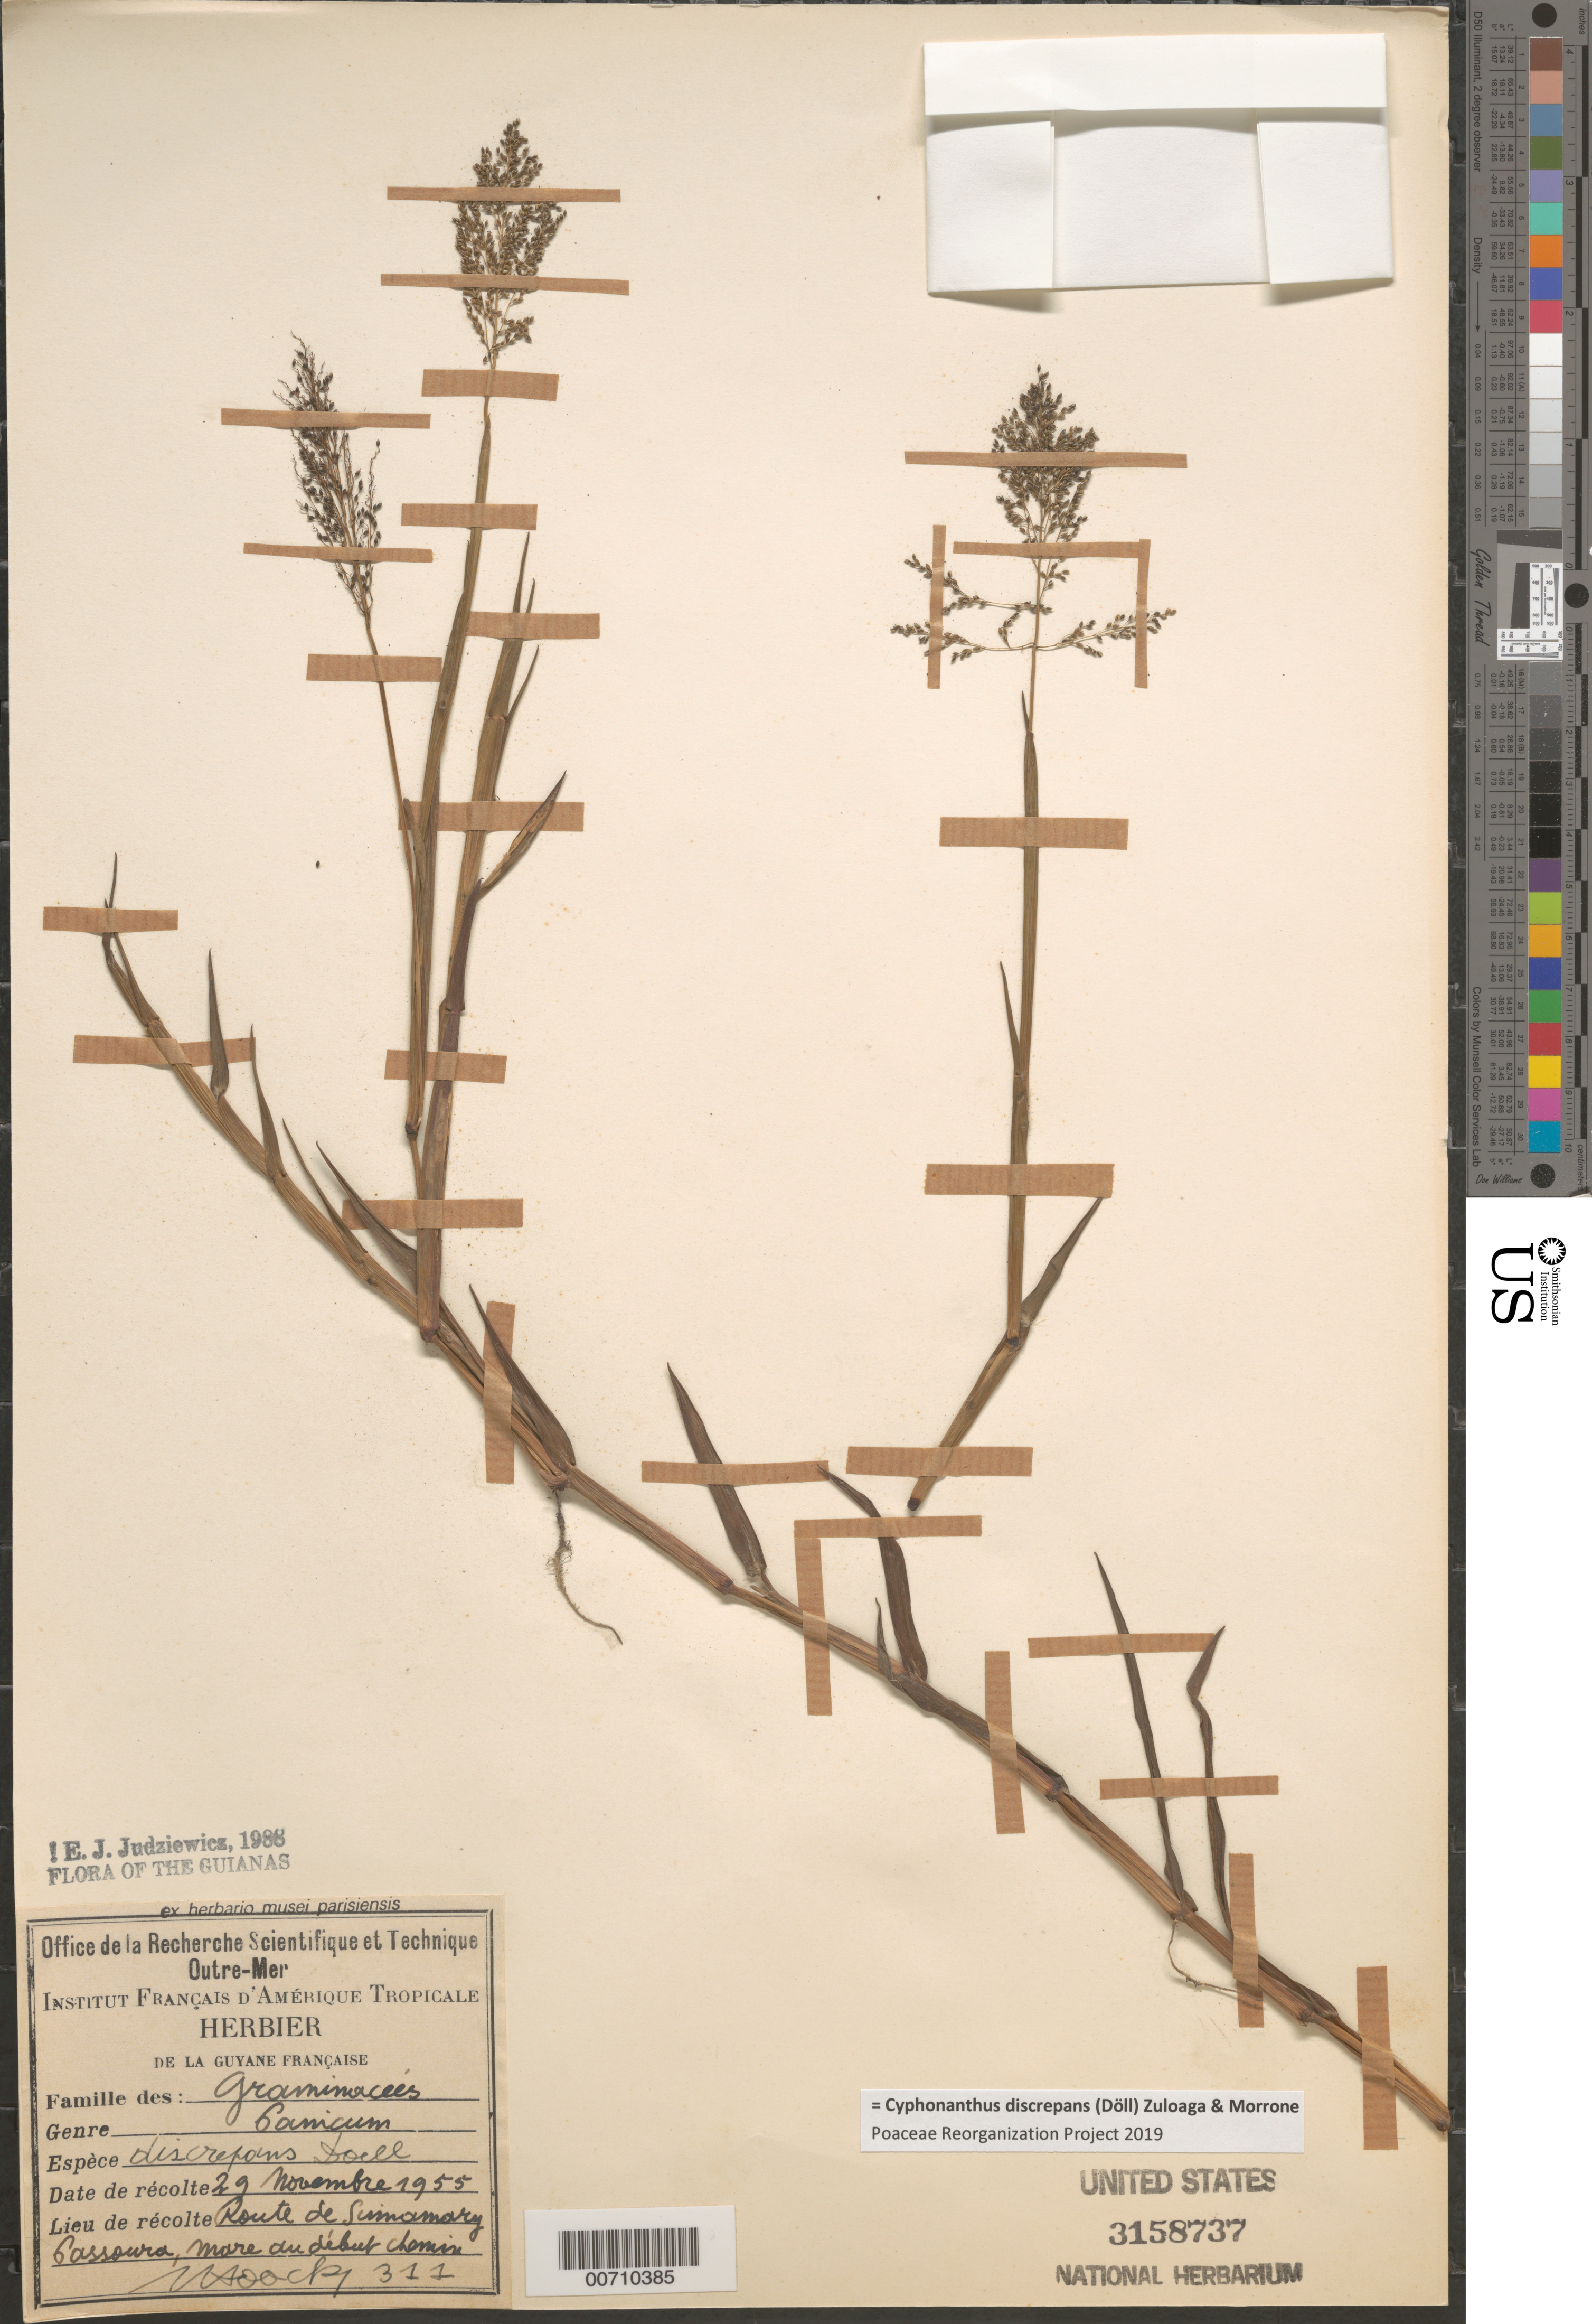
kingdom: Plantae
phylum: Tracheophyta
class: Liliopsida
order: Poales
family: Poaceae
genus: Cyphonanthus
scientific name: Cyphonanthus discrepans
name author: (Döll) Zuloaga & Morrone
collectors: J. Hoock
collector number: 311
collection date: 1955-11-29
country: French Guiana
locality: Guyane Française. Route de Sinnamary. Cassoura, mare du début chemin.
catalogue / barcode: US 3158737